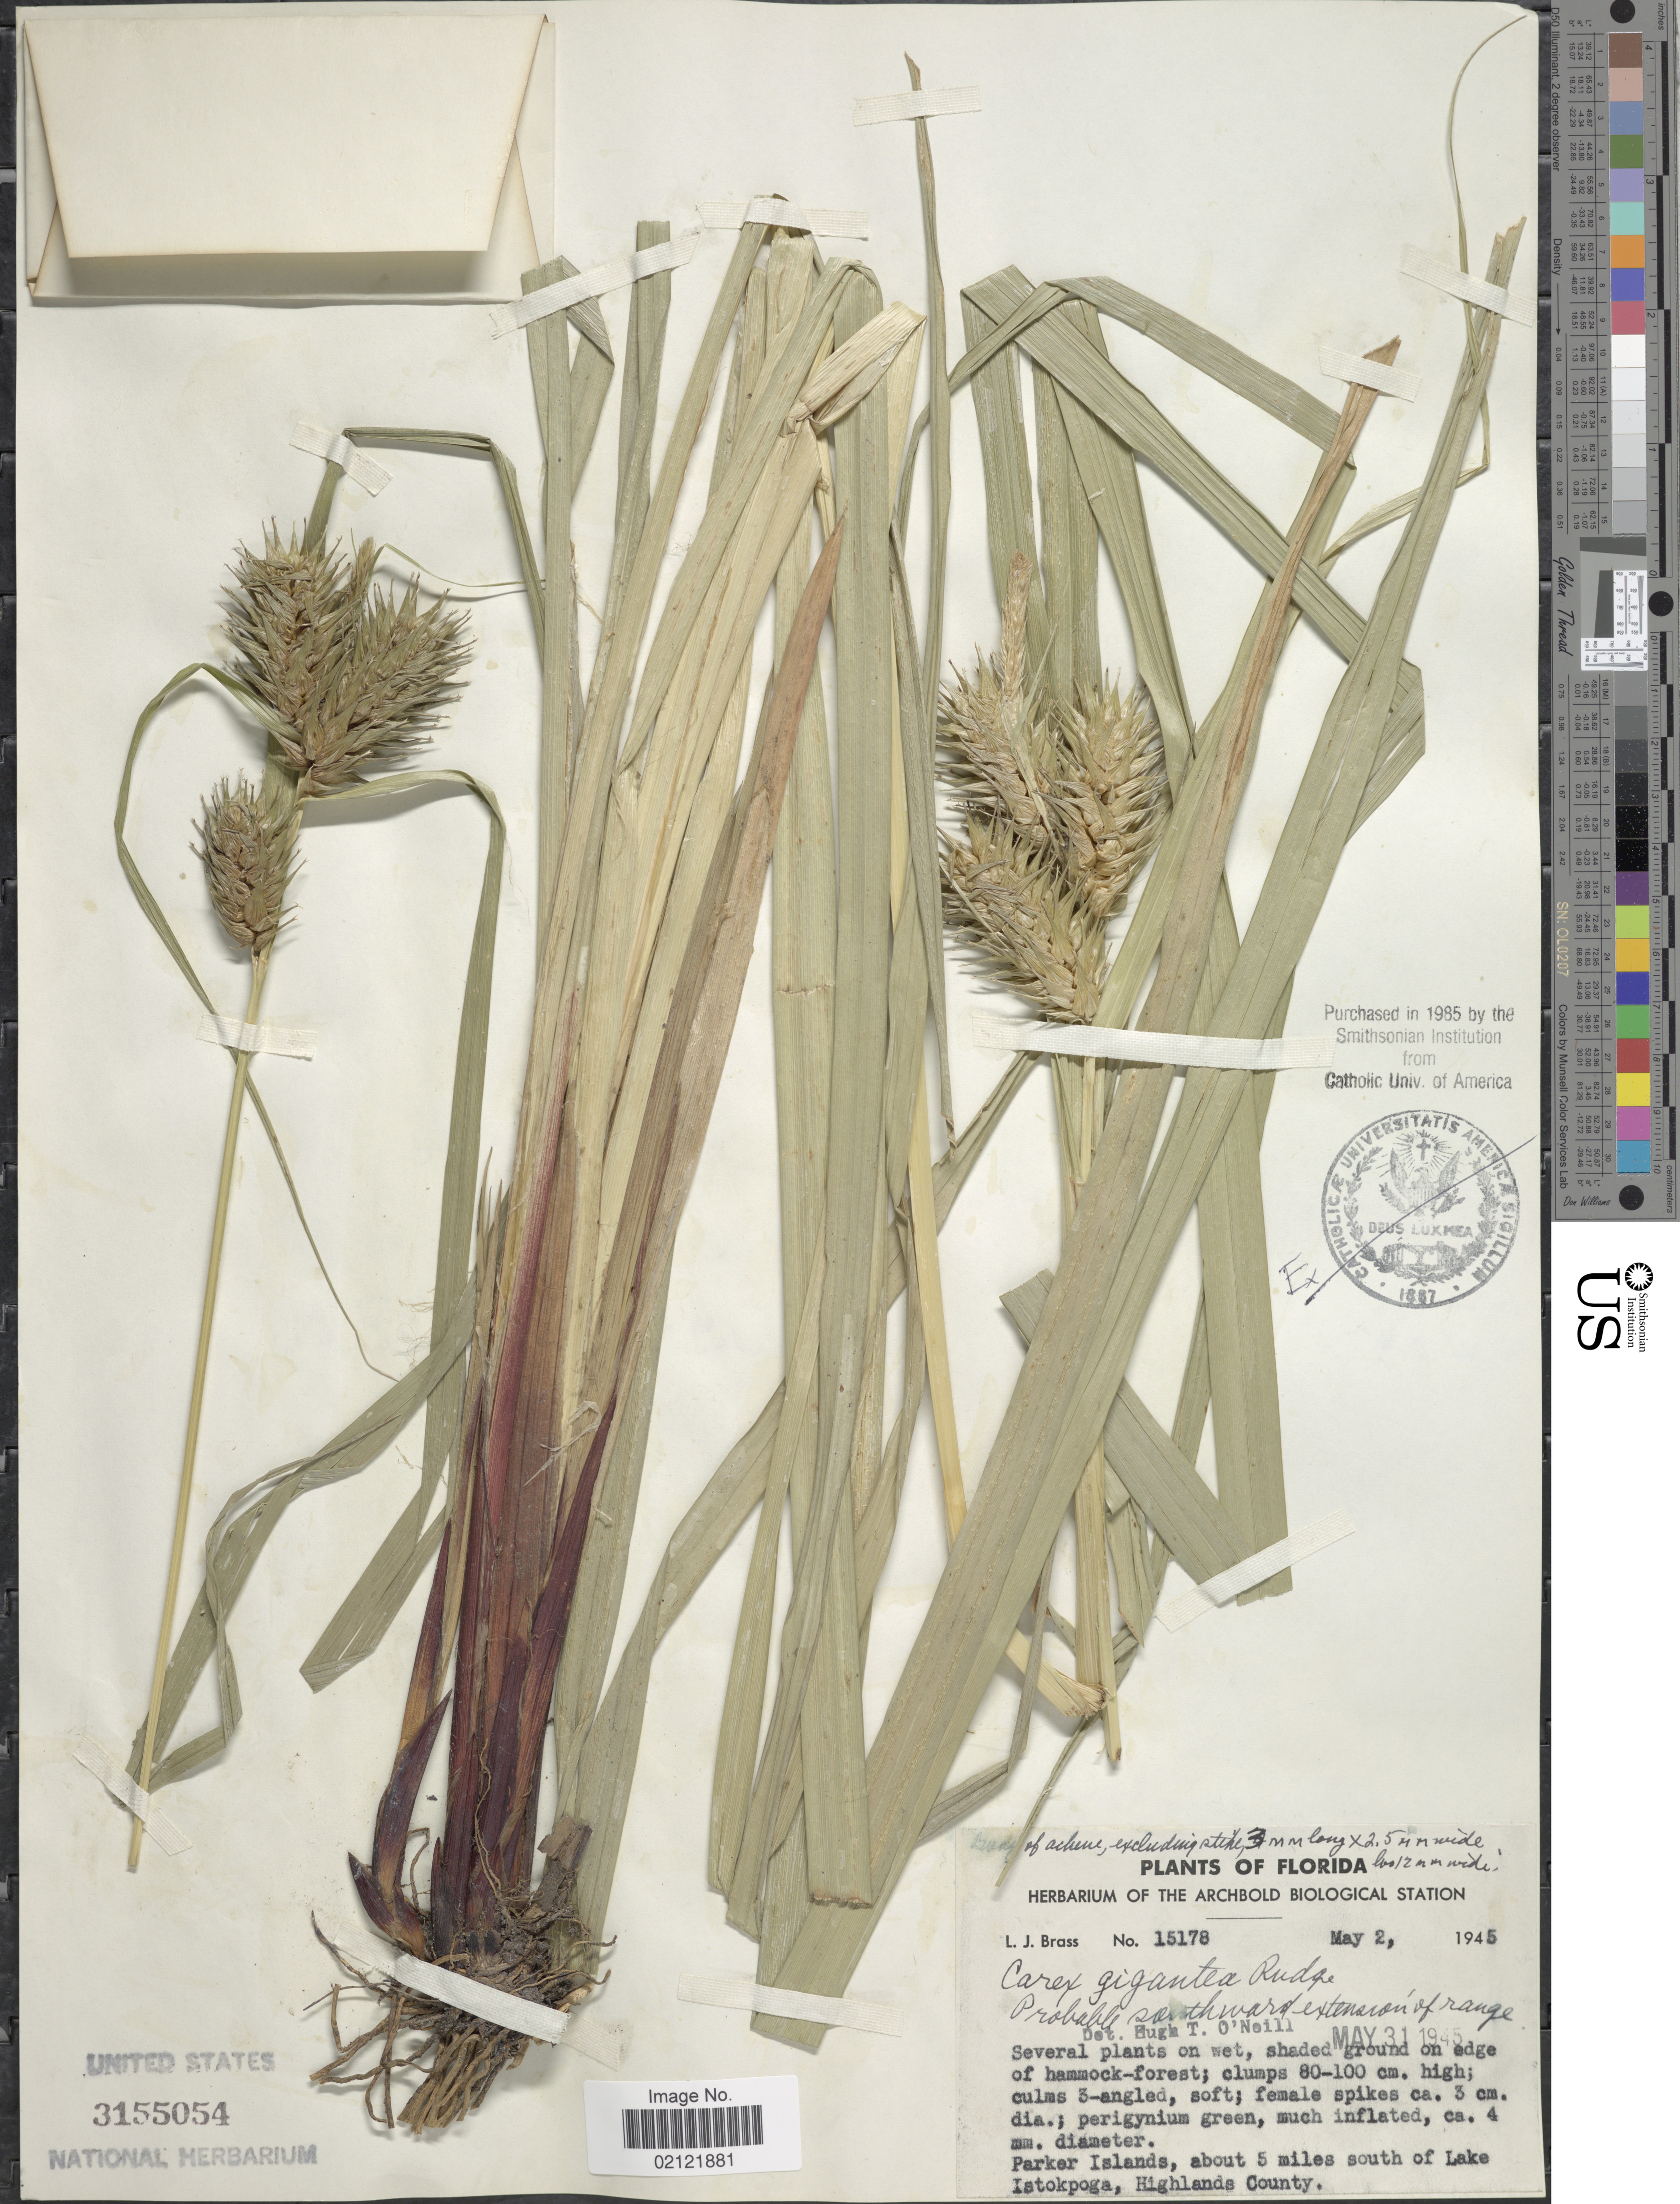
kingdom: Plantae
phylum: Tracheophyta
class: Liliopsida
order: Poales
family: Cyperaceae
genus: Carex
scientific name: Carex lupulina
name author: Muhl. ex Willd.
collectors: L. J. Brass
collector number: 15178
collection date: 1945-05-02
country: United States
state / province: Florida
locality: Parker Islands, about 5 miles south of Lake Istokpoga, Highlands County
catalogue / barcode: US 3155054